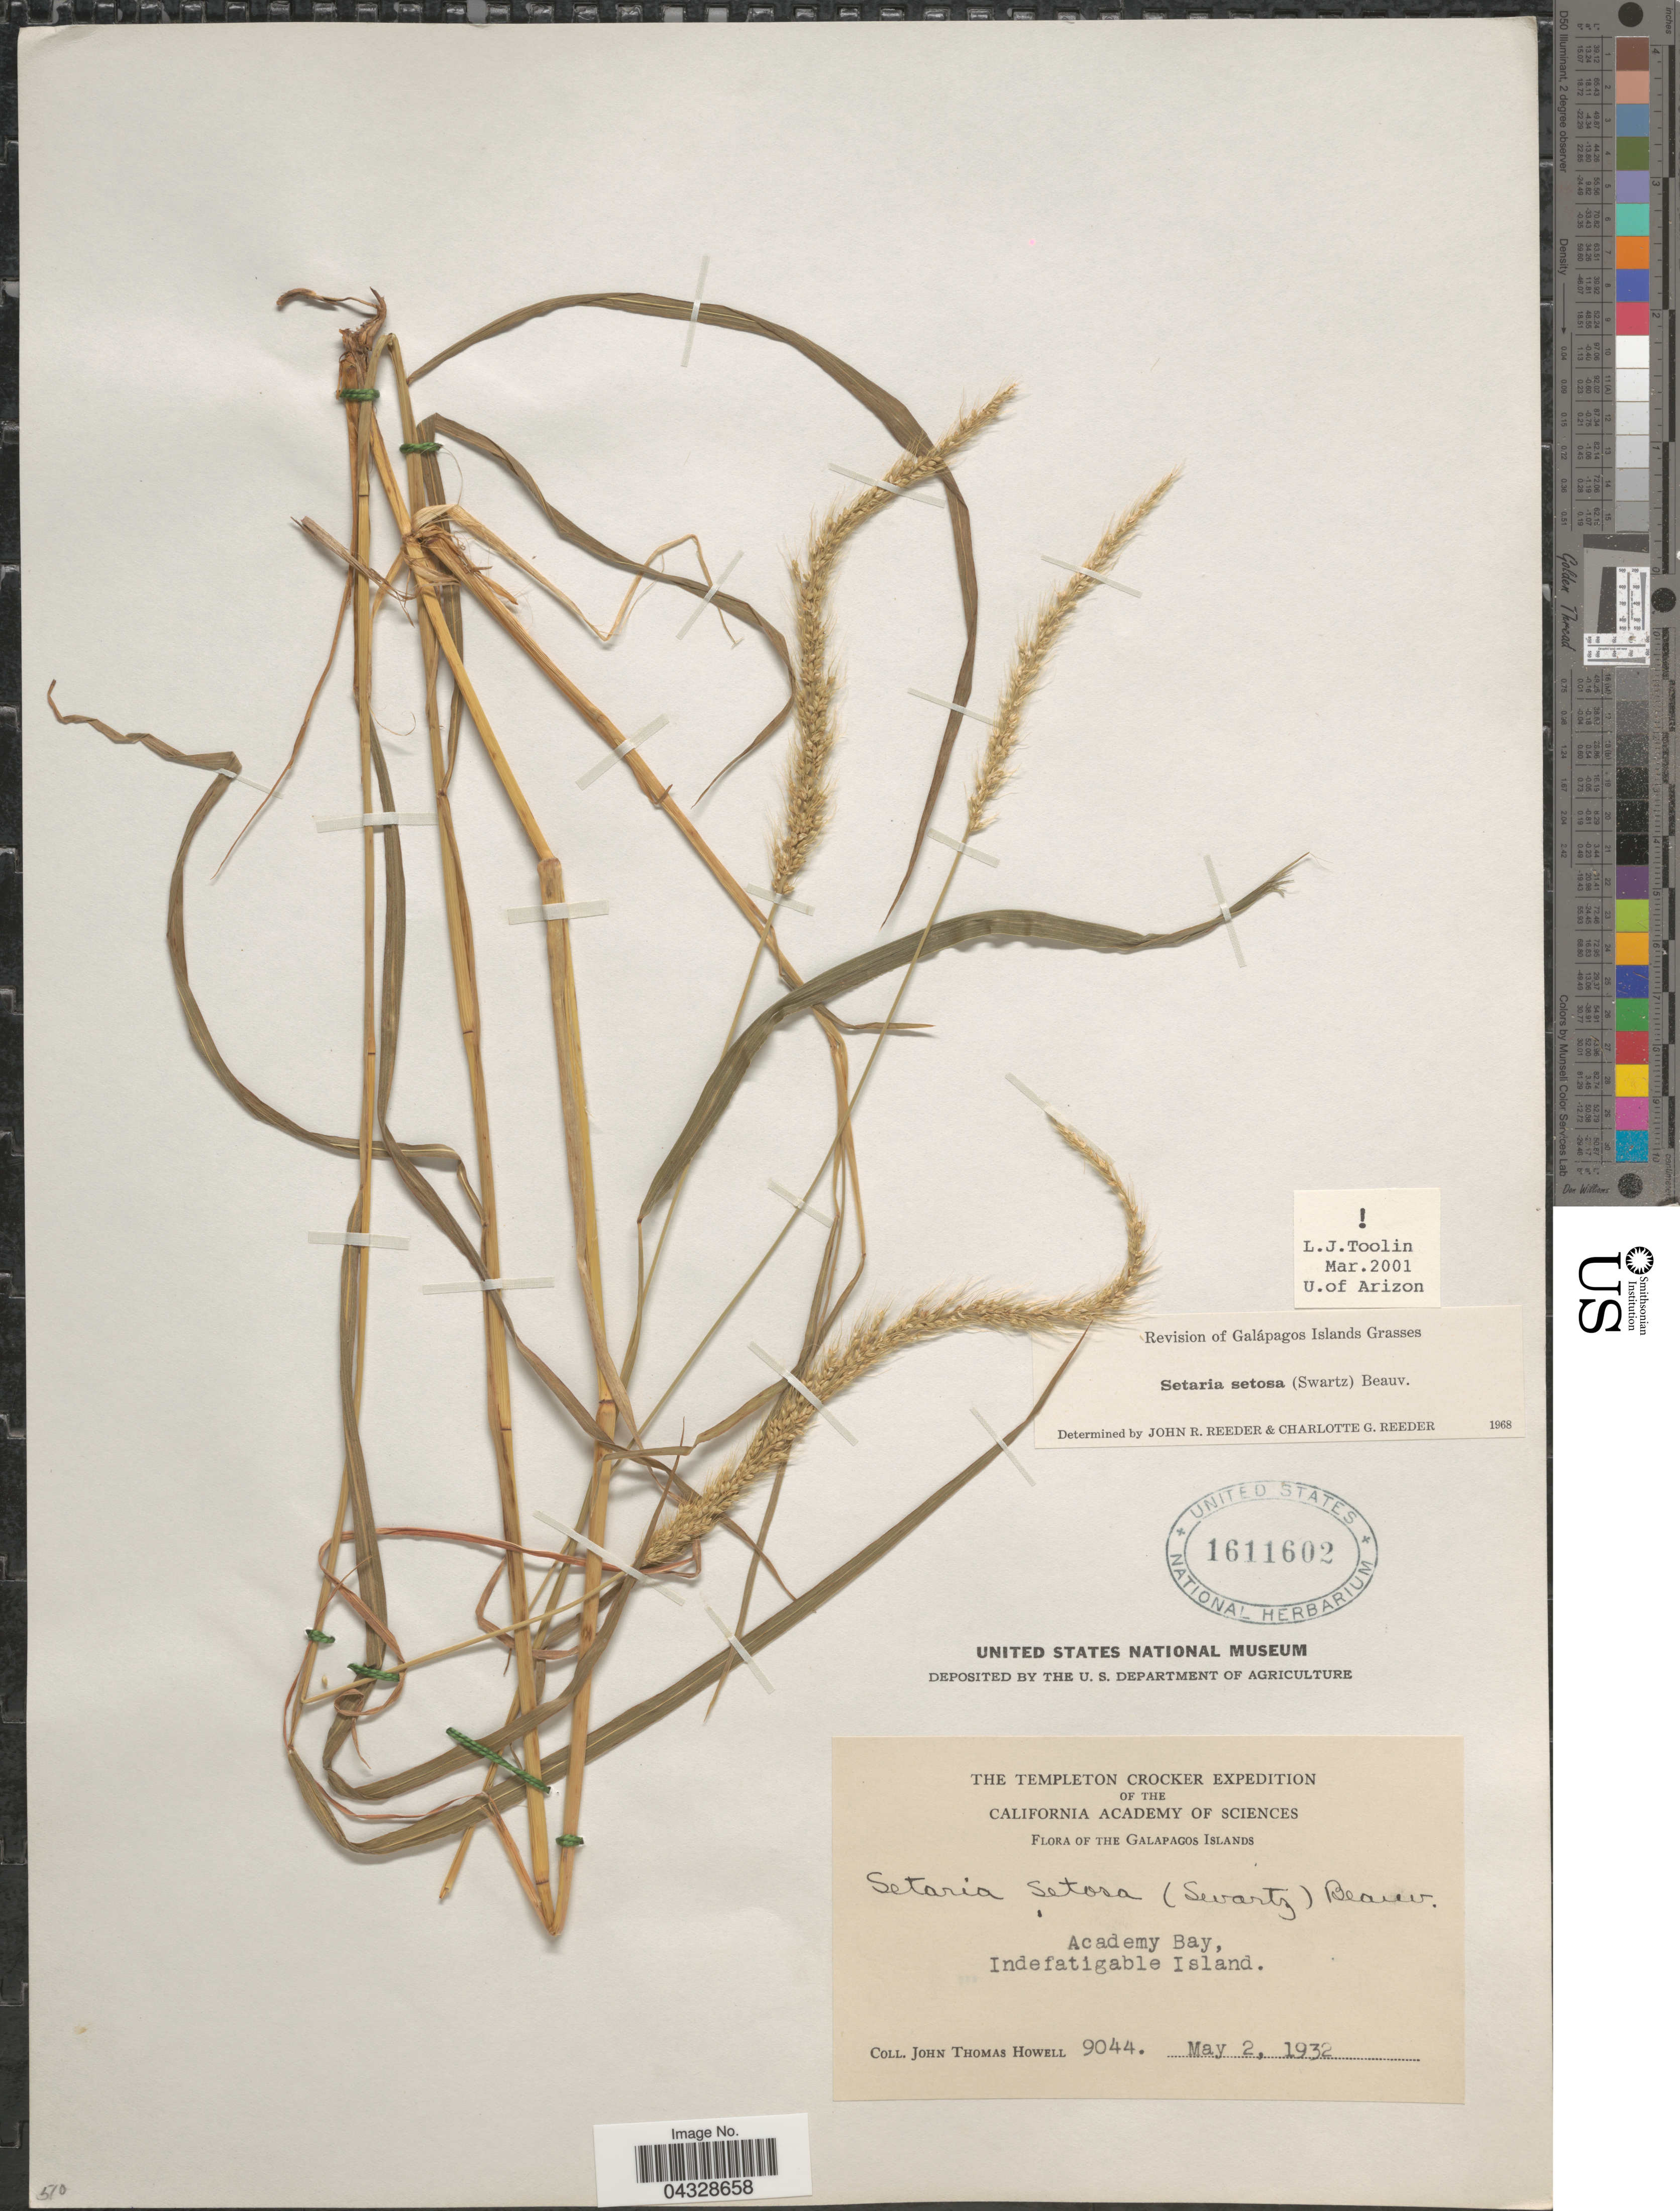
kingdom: Plantae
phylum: Tracheophyta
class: Liliopsida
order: Poales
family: Poaceae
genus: Setaria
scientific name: Setaria setosa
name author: (Sw.) P. Beauv.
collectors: J. T. Howell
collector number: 9044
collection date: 1932-05-02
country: Ecuador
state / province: Colón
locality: The Templeton Crocker Expedition. The Galapagos Islands. Academy Bay, Indefatigable Island.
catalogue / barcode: US 1611602